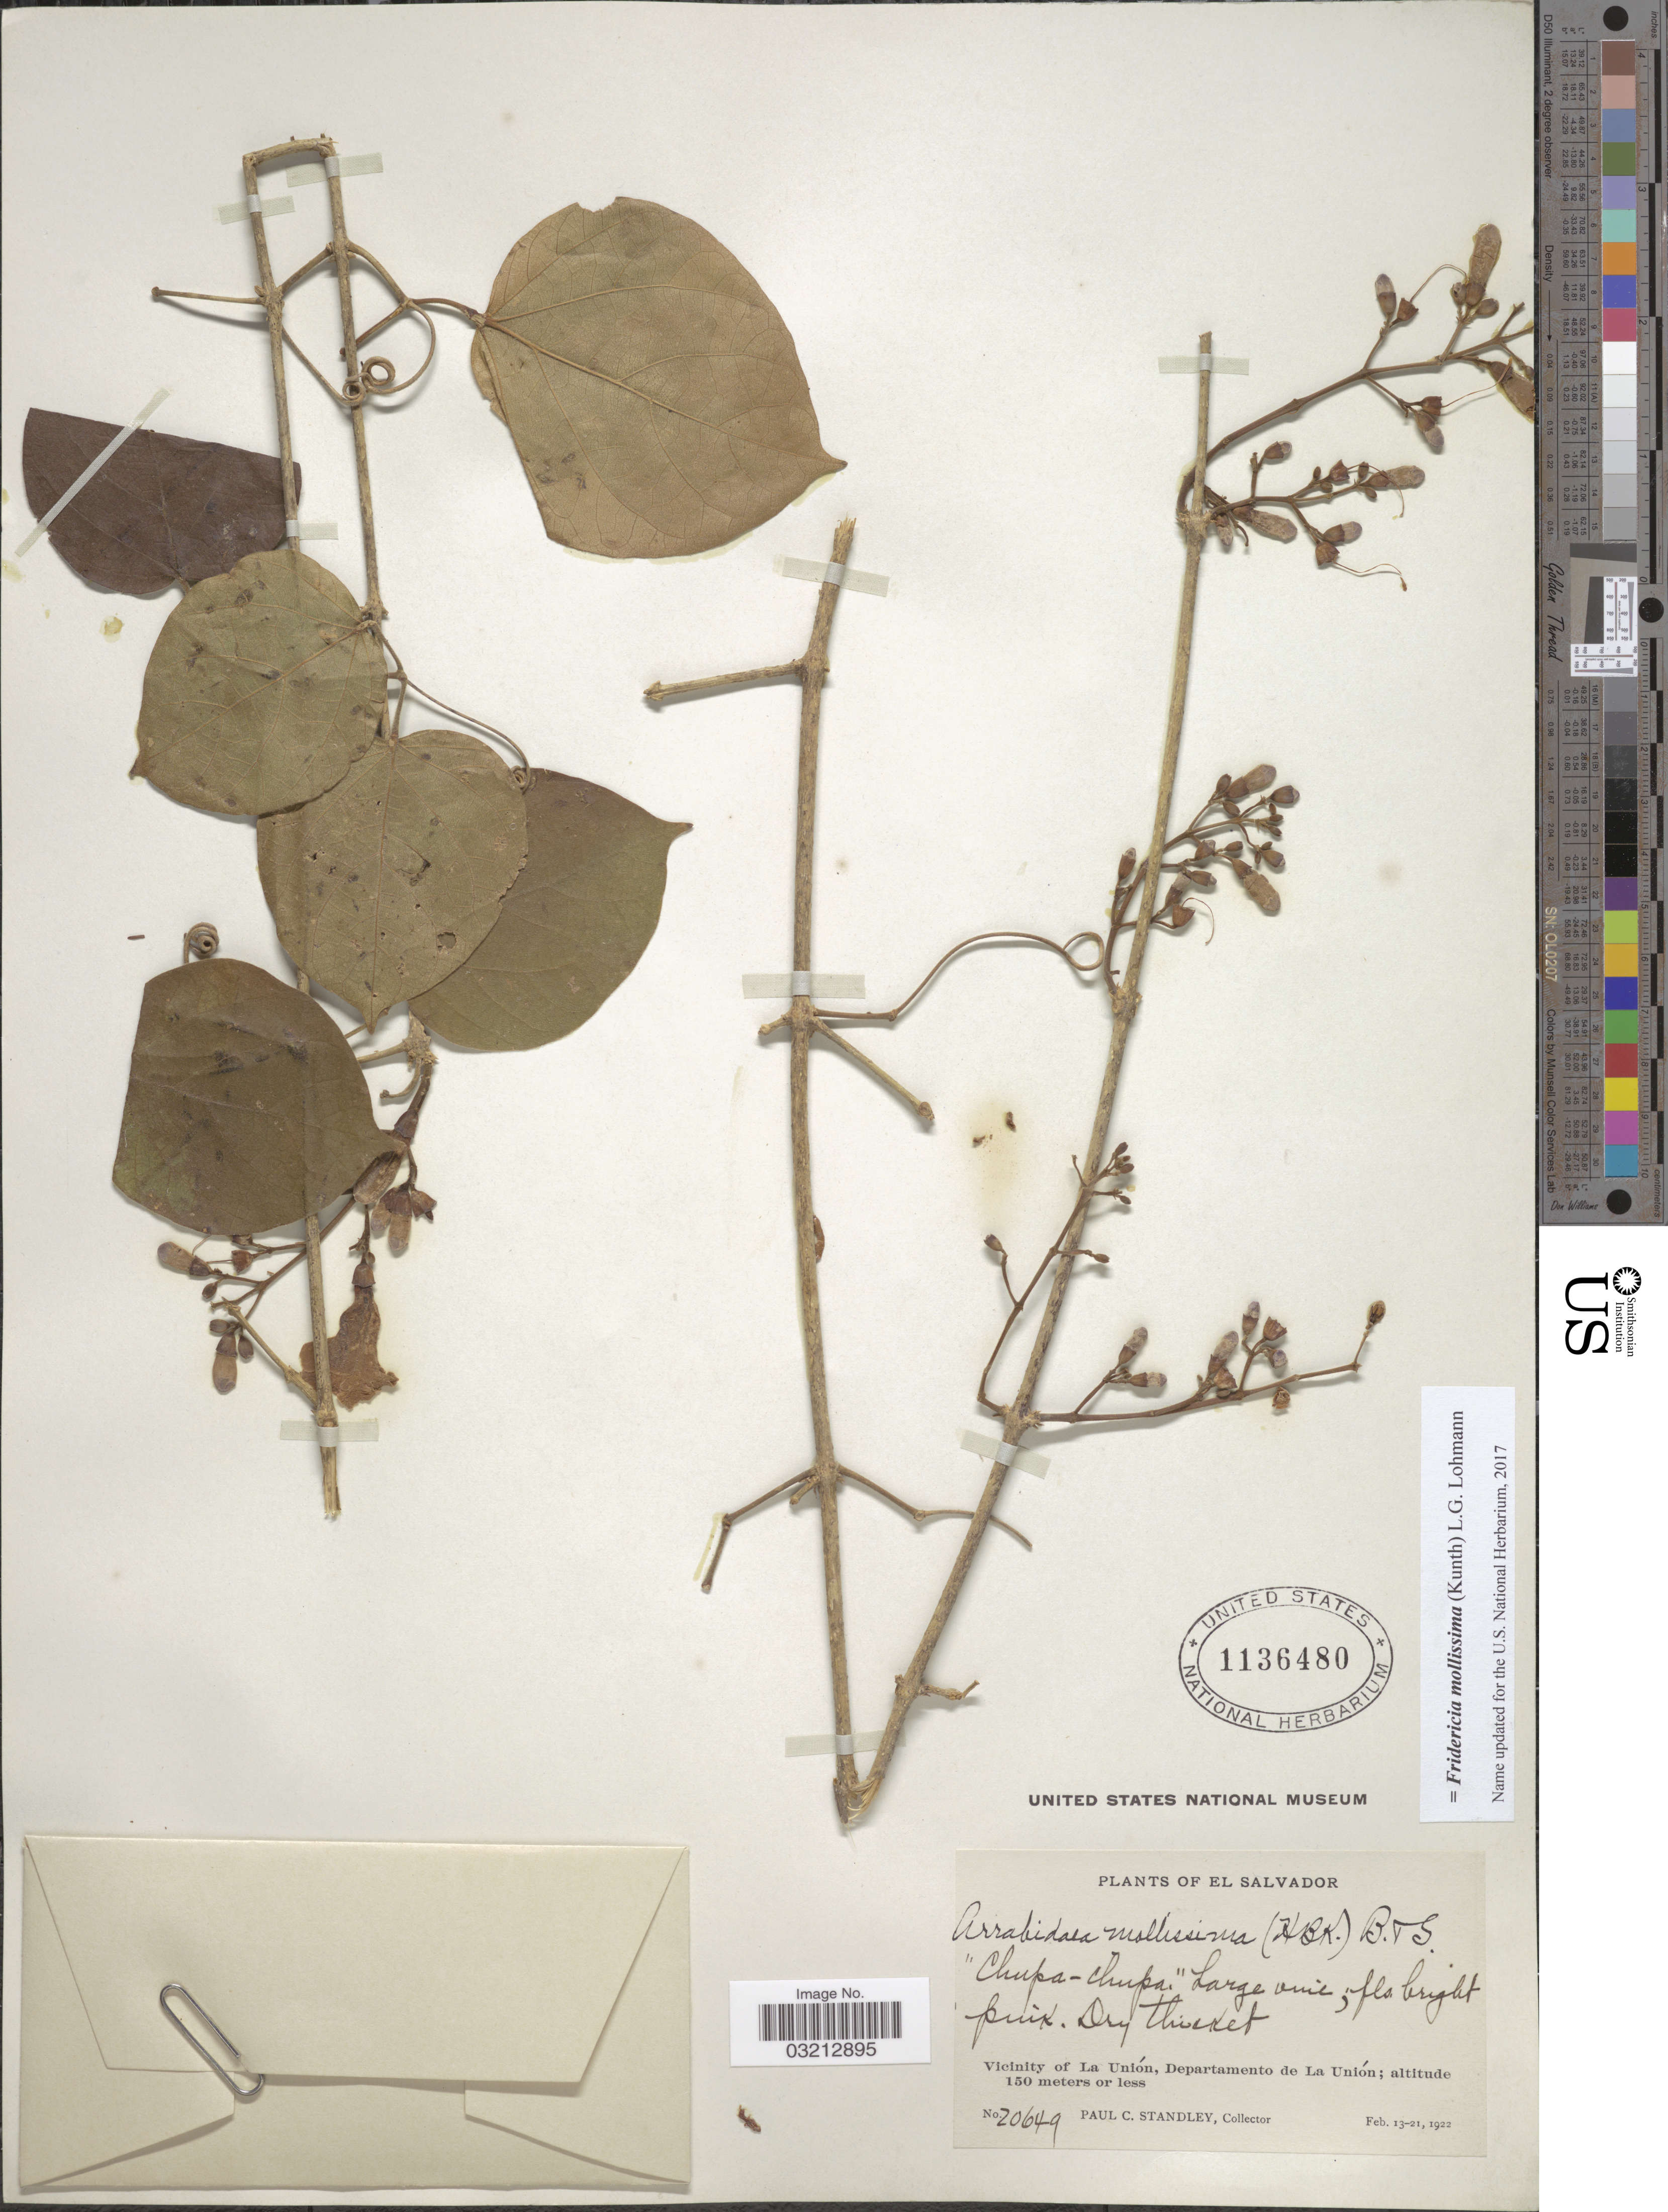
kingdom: Plantae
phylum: Tracheophyta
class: Magnoliopsida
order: Lamiales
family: Bignoniaceae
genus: Fridericia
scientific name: Fridericia mollissima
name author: (Kunth) L.G. Lohmann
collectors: P. C. Standley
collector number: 20649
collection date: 1922-02-13/1922-02-21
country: El Salvador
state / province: La Union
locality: Vicinity of La Unión, Departamento de La Unión.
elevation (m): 150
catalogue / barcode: US 1136480